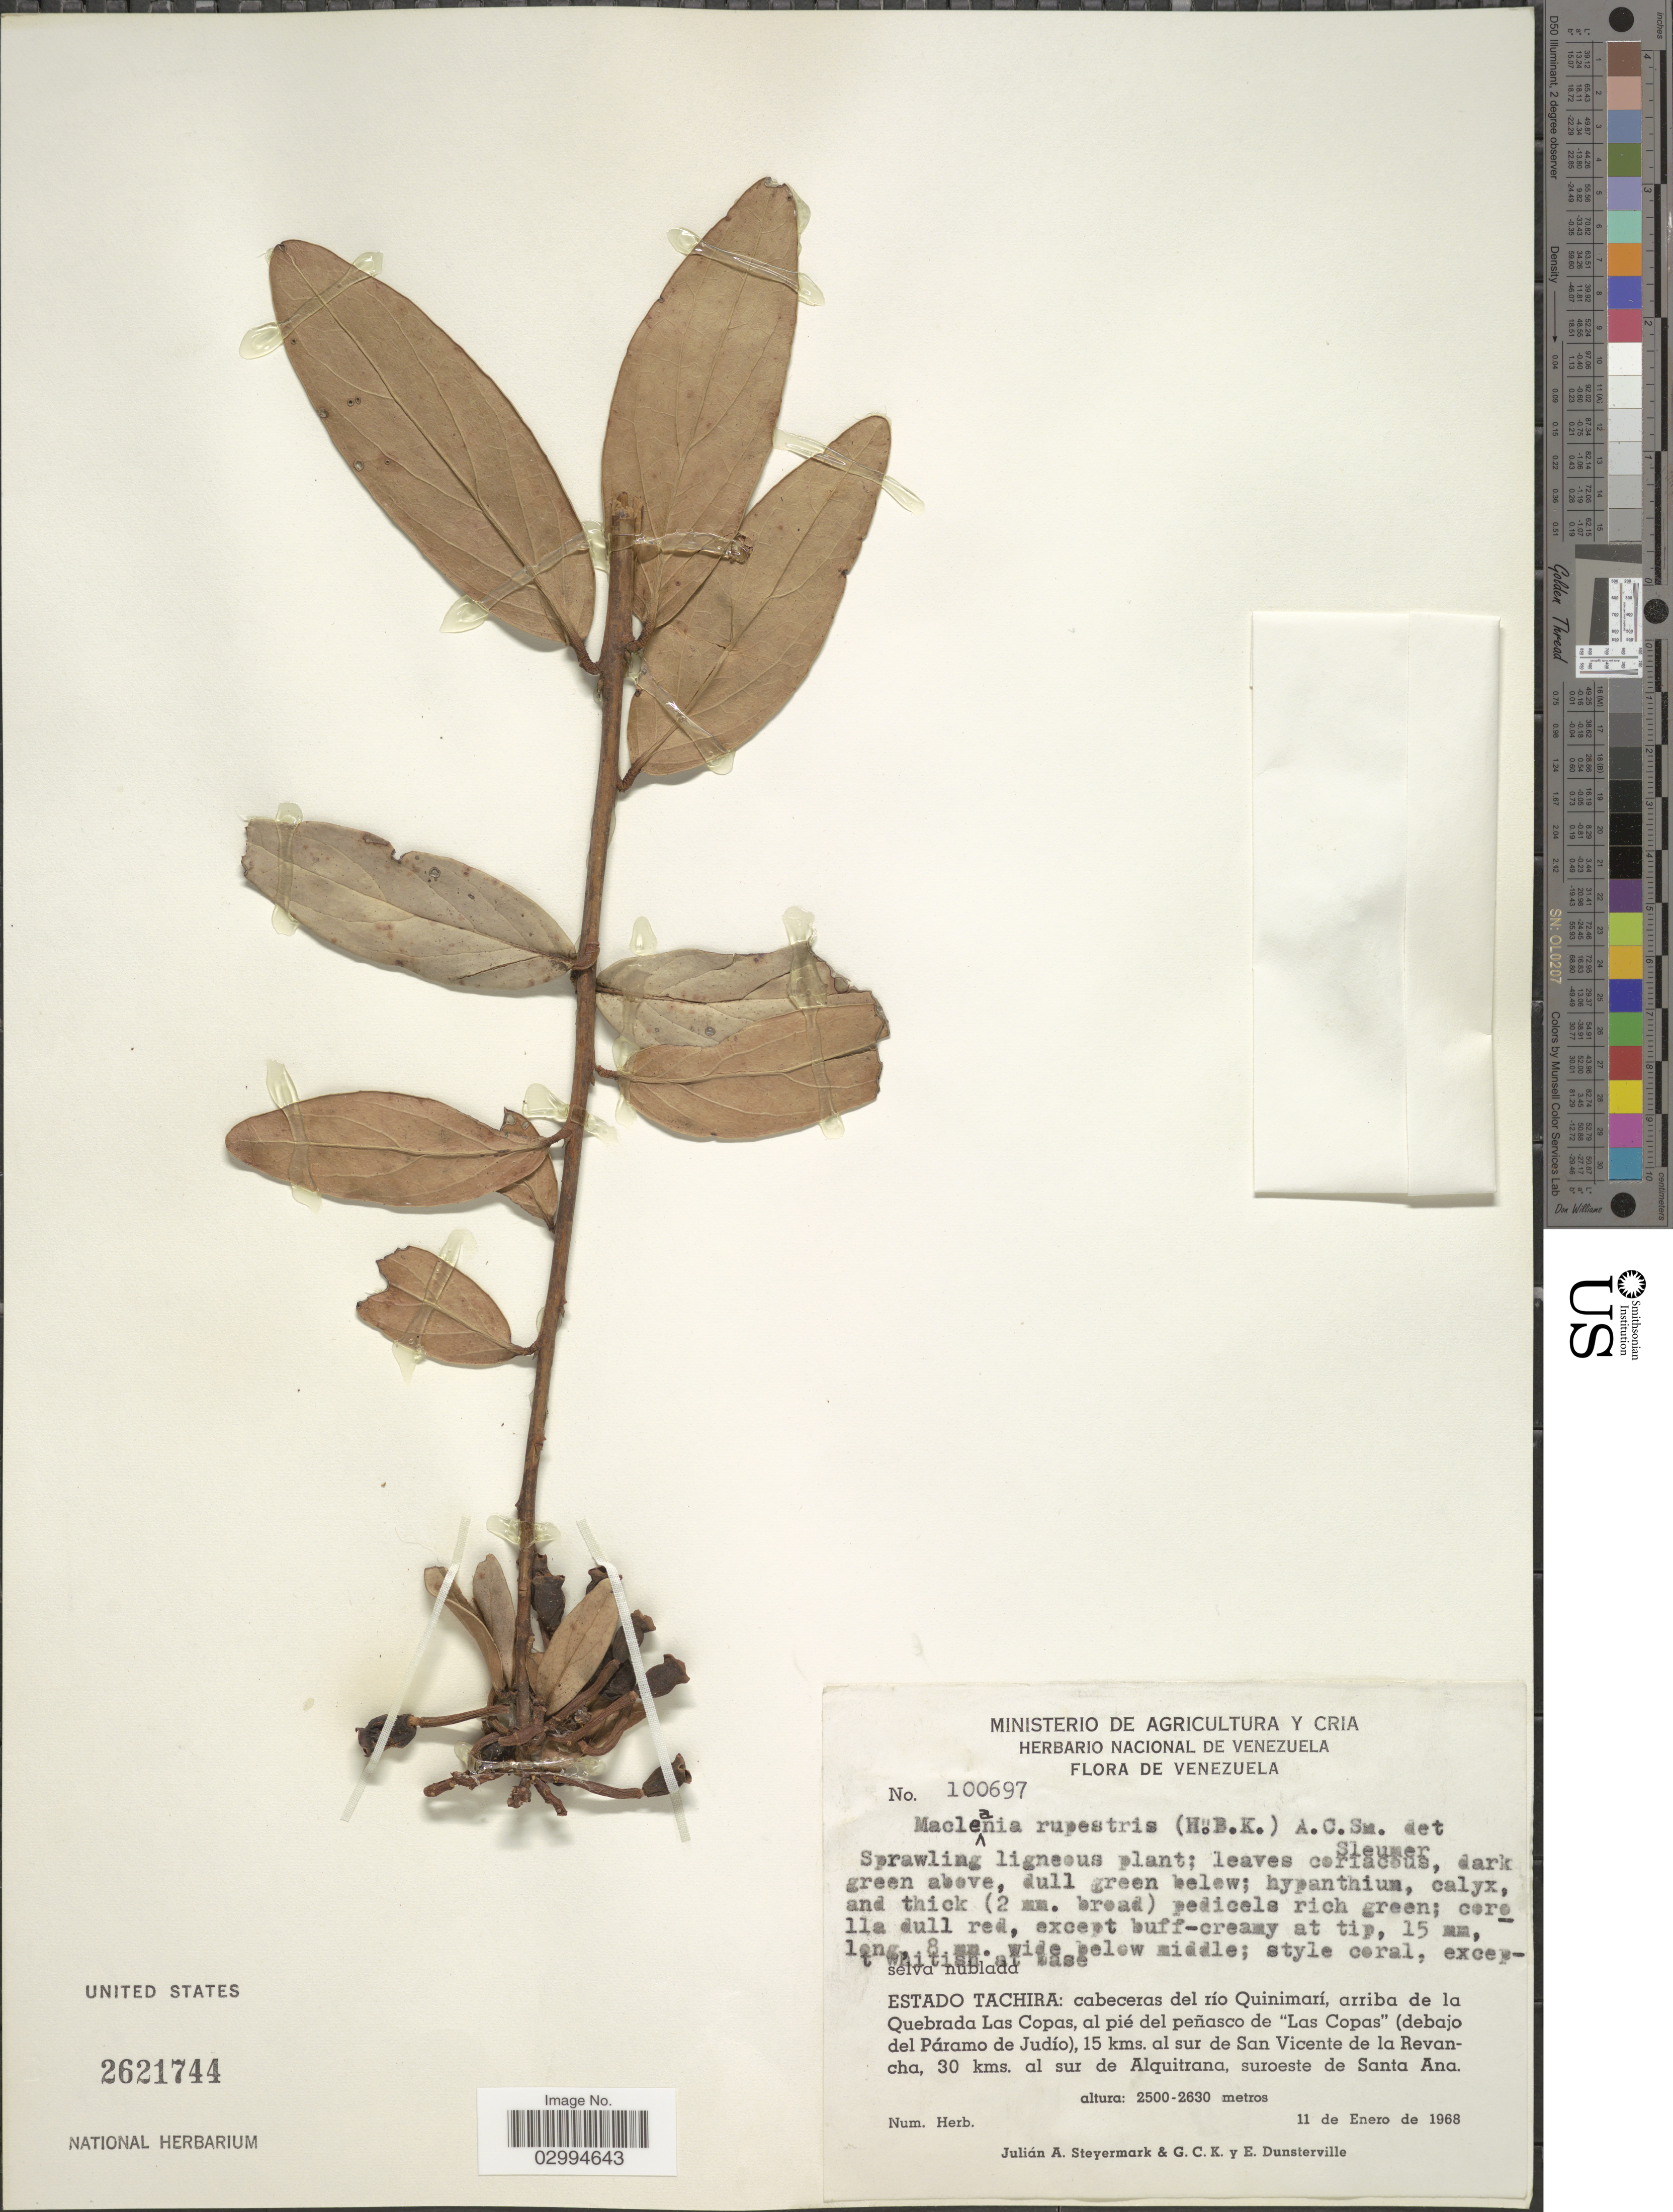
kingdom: Plantae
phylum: Tracheophyta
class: Magnoliopsida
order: Ericales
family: Ericaceae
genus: Macleania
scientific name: Macleania rupestris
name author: (Kunth) A.C. Sm.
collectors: J. Steyermark, G. C. K. Dunsterville & E. Dunsterville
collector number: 100697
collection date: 1968-01-11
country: Venezuela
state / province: Tachira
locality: Cabeceras del río Quinimarí, arriba de la Quebrada Las Copas, al pié del peñasco de "Las Copas" (debajo del Páramo deJudío), 15 kms. al sur de San Vicente de la Revancha, 30 kms. al sur de Alquitrana, suroeste de Santa Ana.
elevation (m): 2500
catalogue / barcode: US 2621744